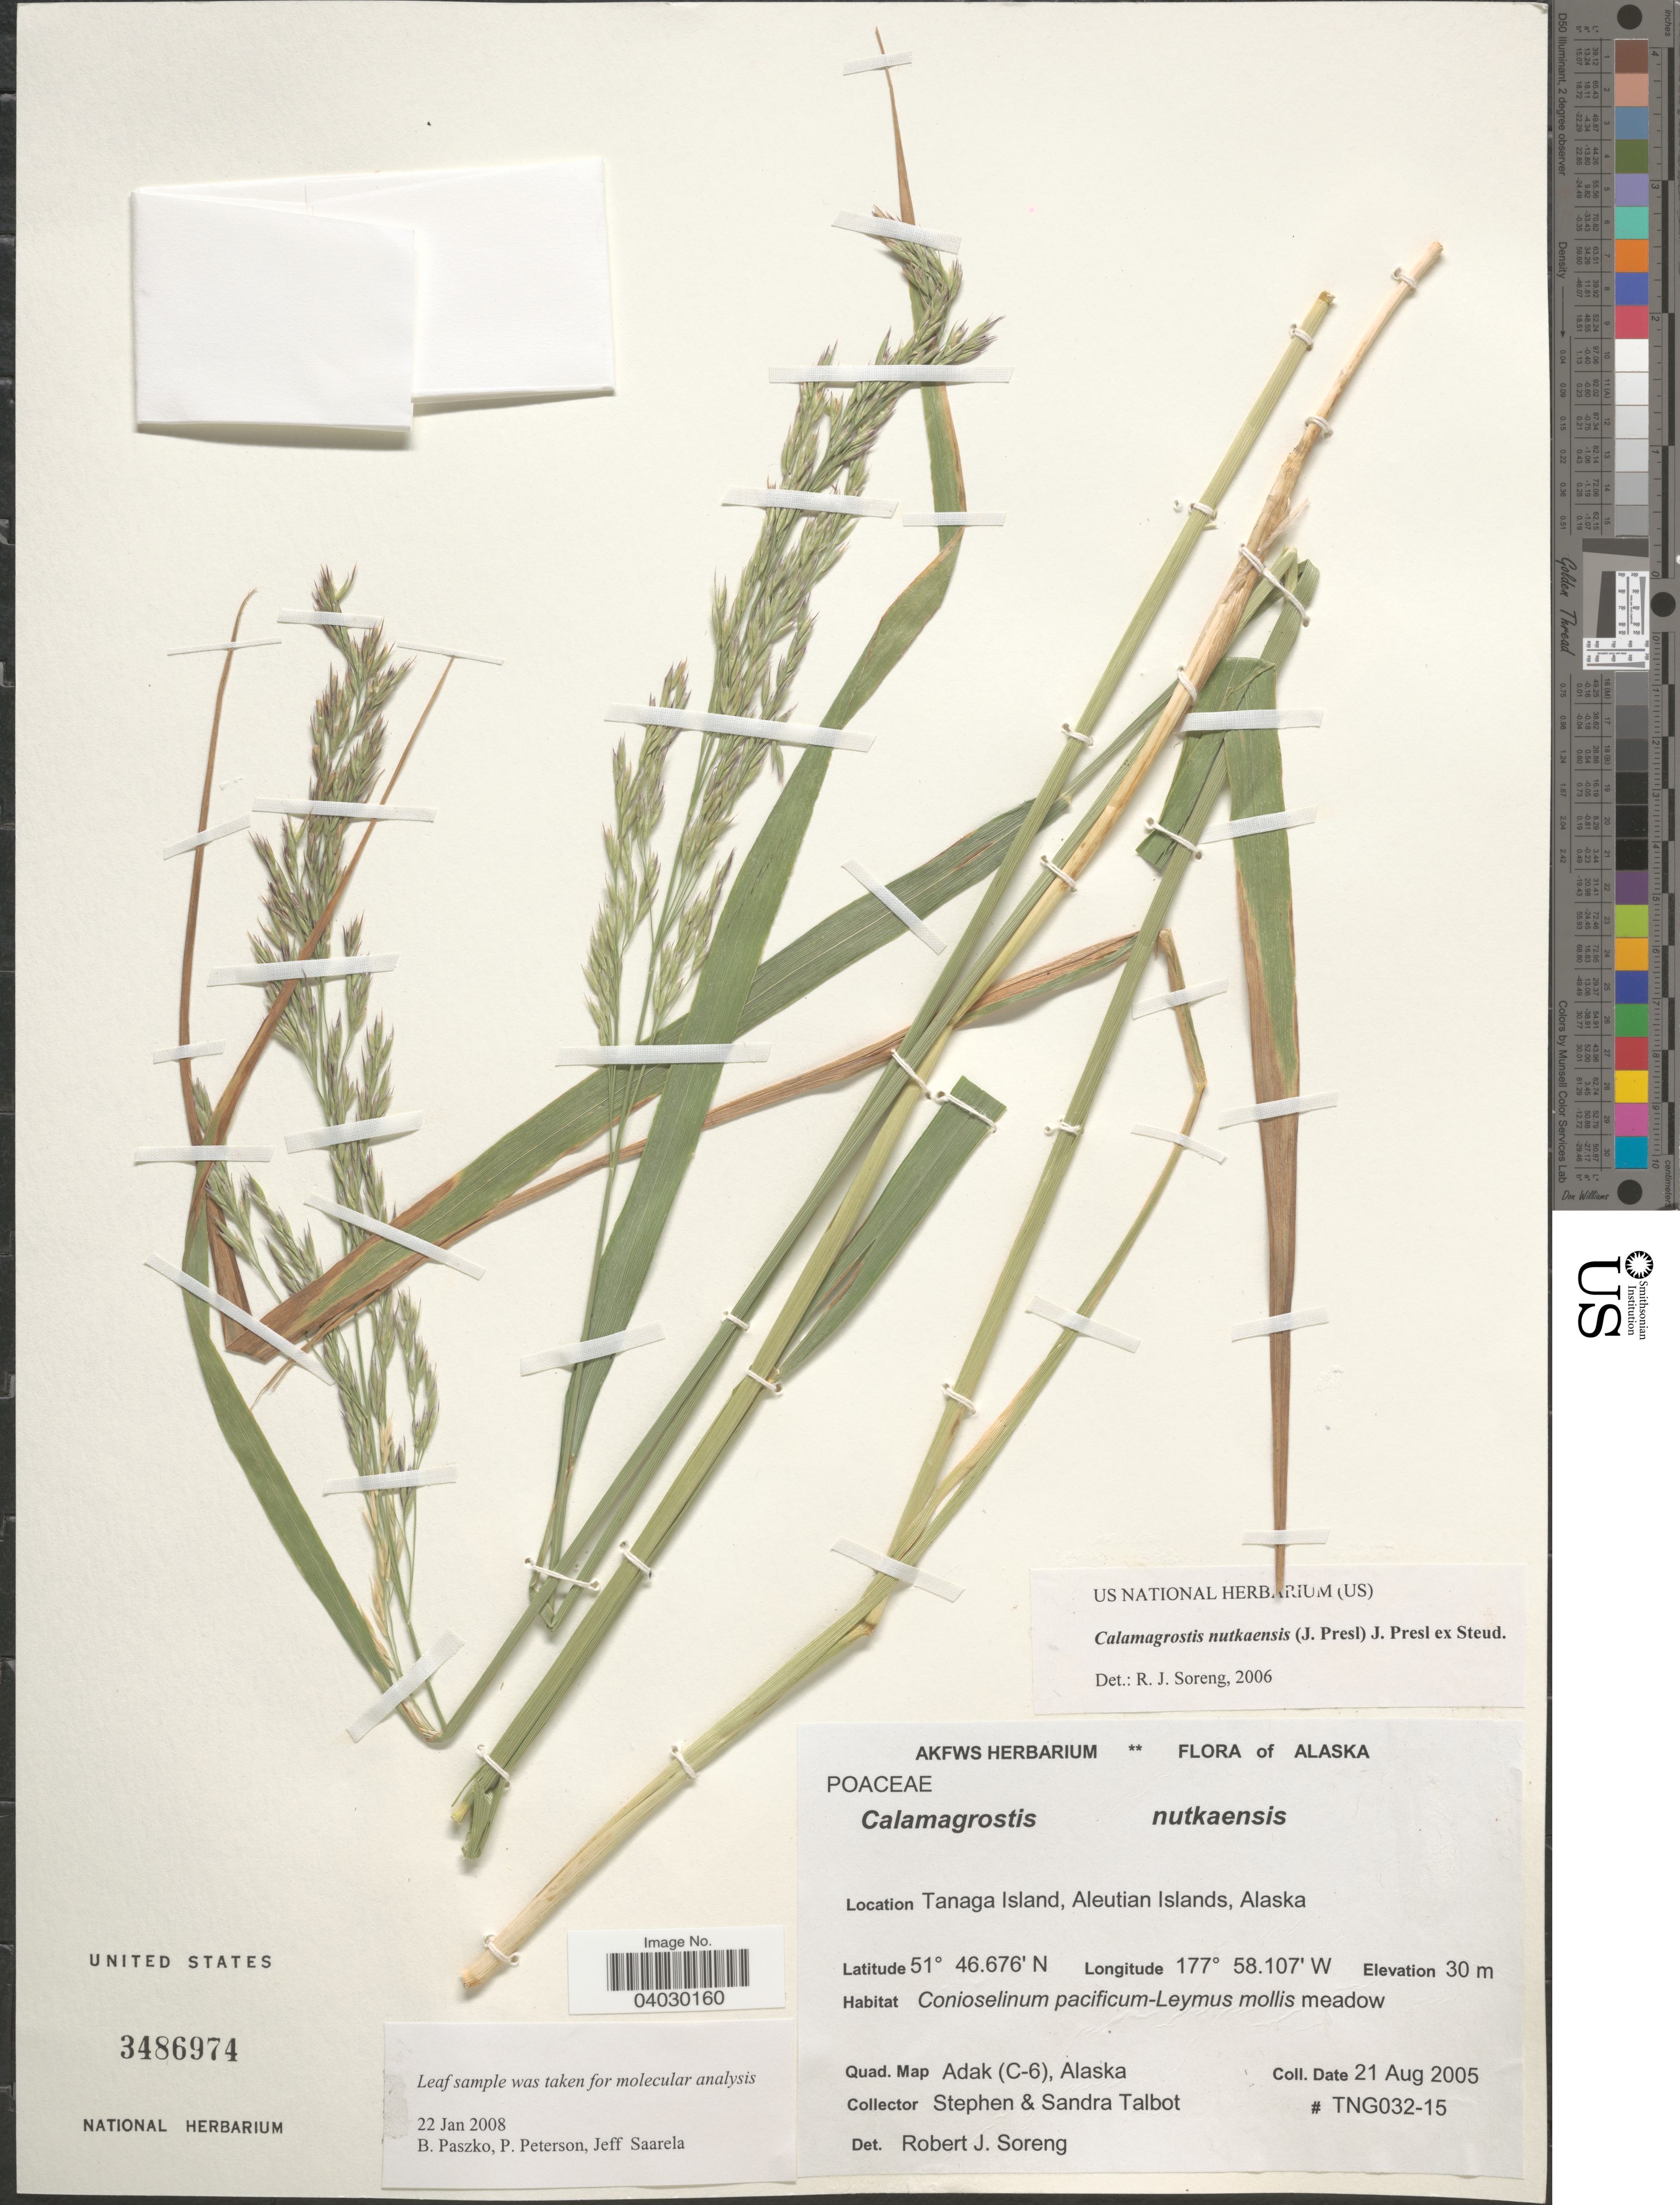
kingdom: Plantae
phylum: Tracheophyta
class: Liliopsida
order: Poales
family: Poaceae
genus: Calamagrostis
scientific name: Calamagrostis nutkaensis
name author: (J. Presl) Steud.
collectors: S. S. Talbot & S. Talbot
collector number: TNG032-15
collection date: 2005-08-21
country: United States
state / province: Alaska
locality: Tanaga Island, Aleutian Islands. Quad. Map Adak (C-6).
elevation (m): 30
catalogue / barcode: US 3486974